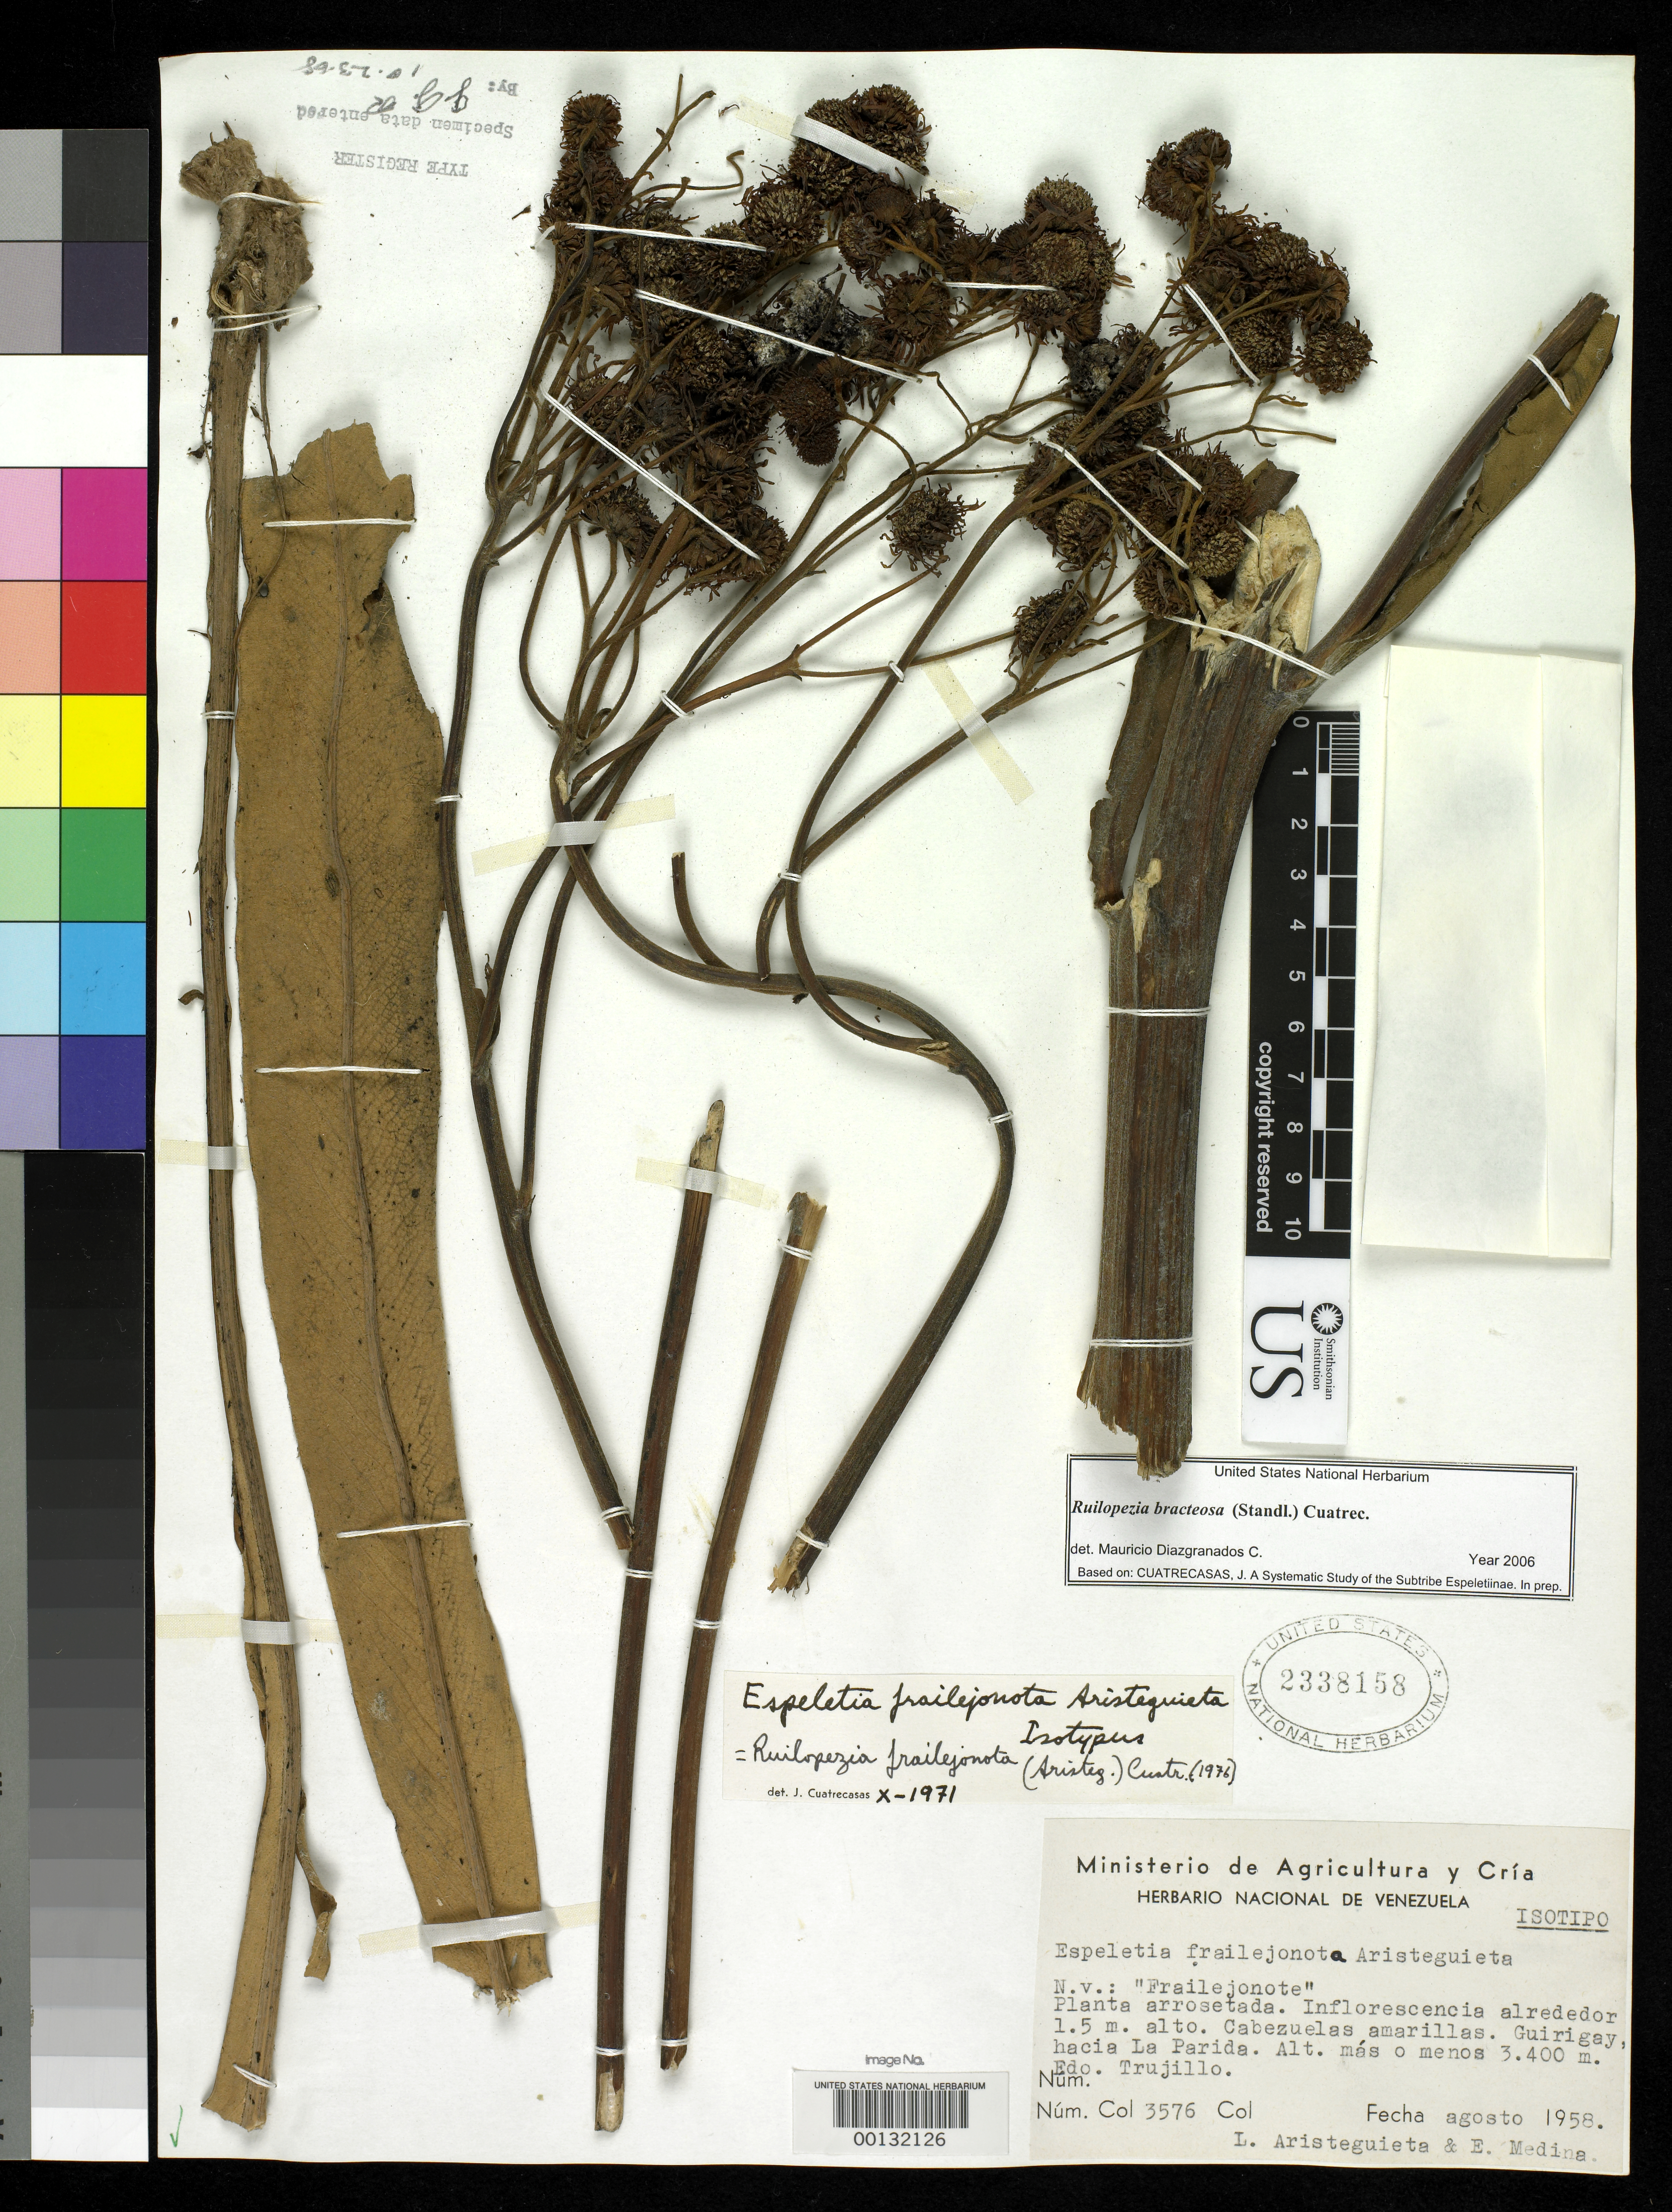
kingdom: Plantae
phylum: Tracheophyta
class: Magnoliopsida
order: Asterales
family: Asteraceae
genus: Espeletia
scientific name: Espeletia frailejonota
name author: Aristeg.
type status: Isotype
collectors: L. Aristeguieta & E. Medina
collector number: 3576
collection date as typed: Aug 1958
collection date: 1958-08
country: Venezuela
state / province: Trujillo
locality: Guirigay, hacia La Parida. [Guirigay, towards La Parida.]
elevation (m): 3400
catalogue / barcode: US 2338158